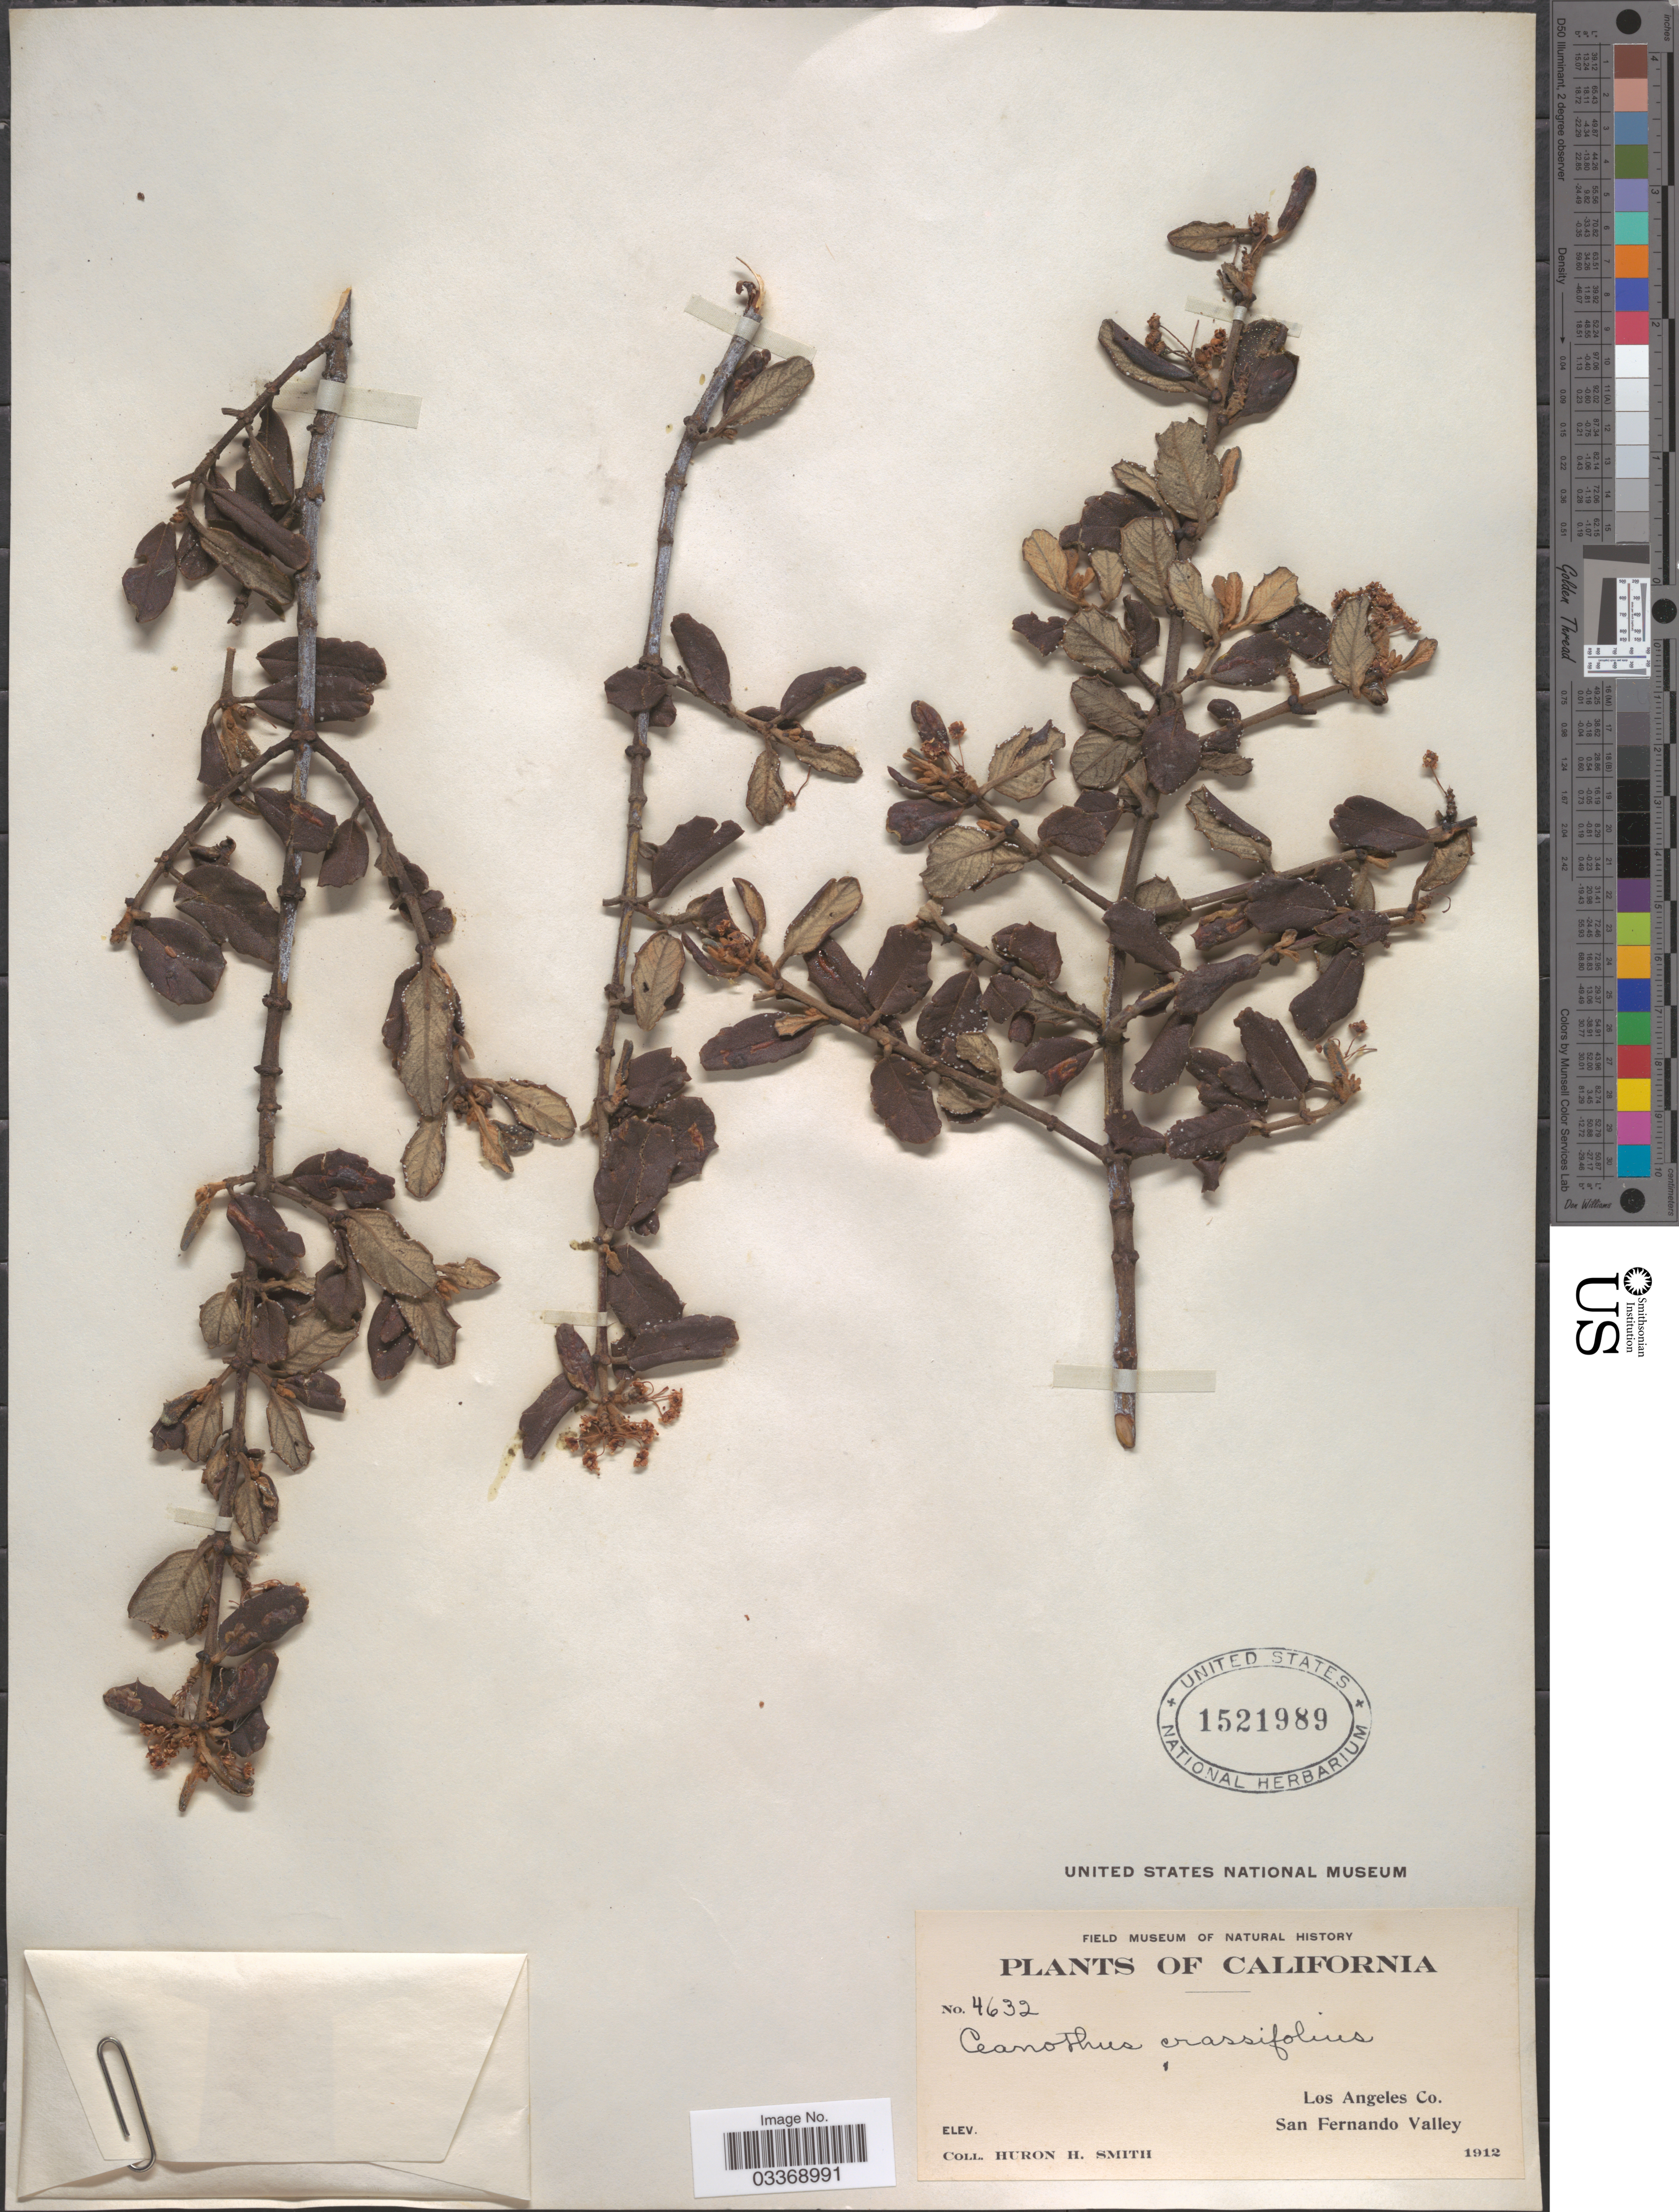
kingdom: Plantae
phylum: Tracheophyta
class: Magnoliopsida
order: Rosales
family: Rhamnaceae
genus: Ceanothus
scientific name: Ceanothus crassifolius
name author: Torr.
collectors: Huron H. Smith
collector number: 4632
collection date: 1912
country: United States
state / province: California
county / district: Los Angeles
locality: Los Angeles Co. San Fernando Valley.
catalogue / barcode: US 1521989